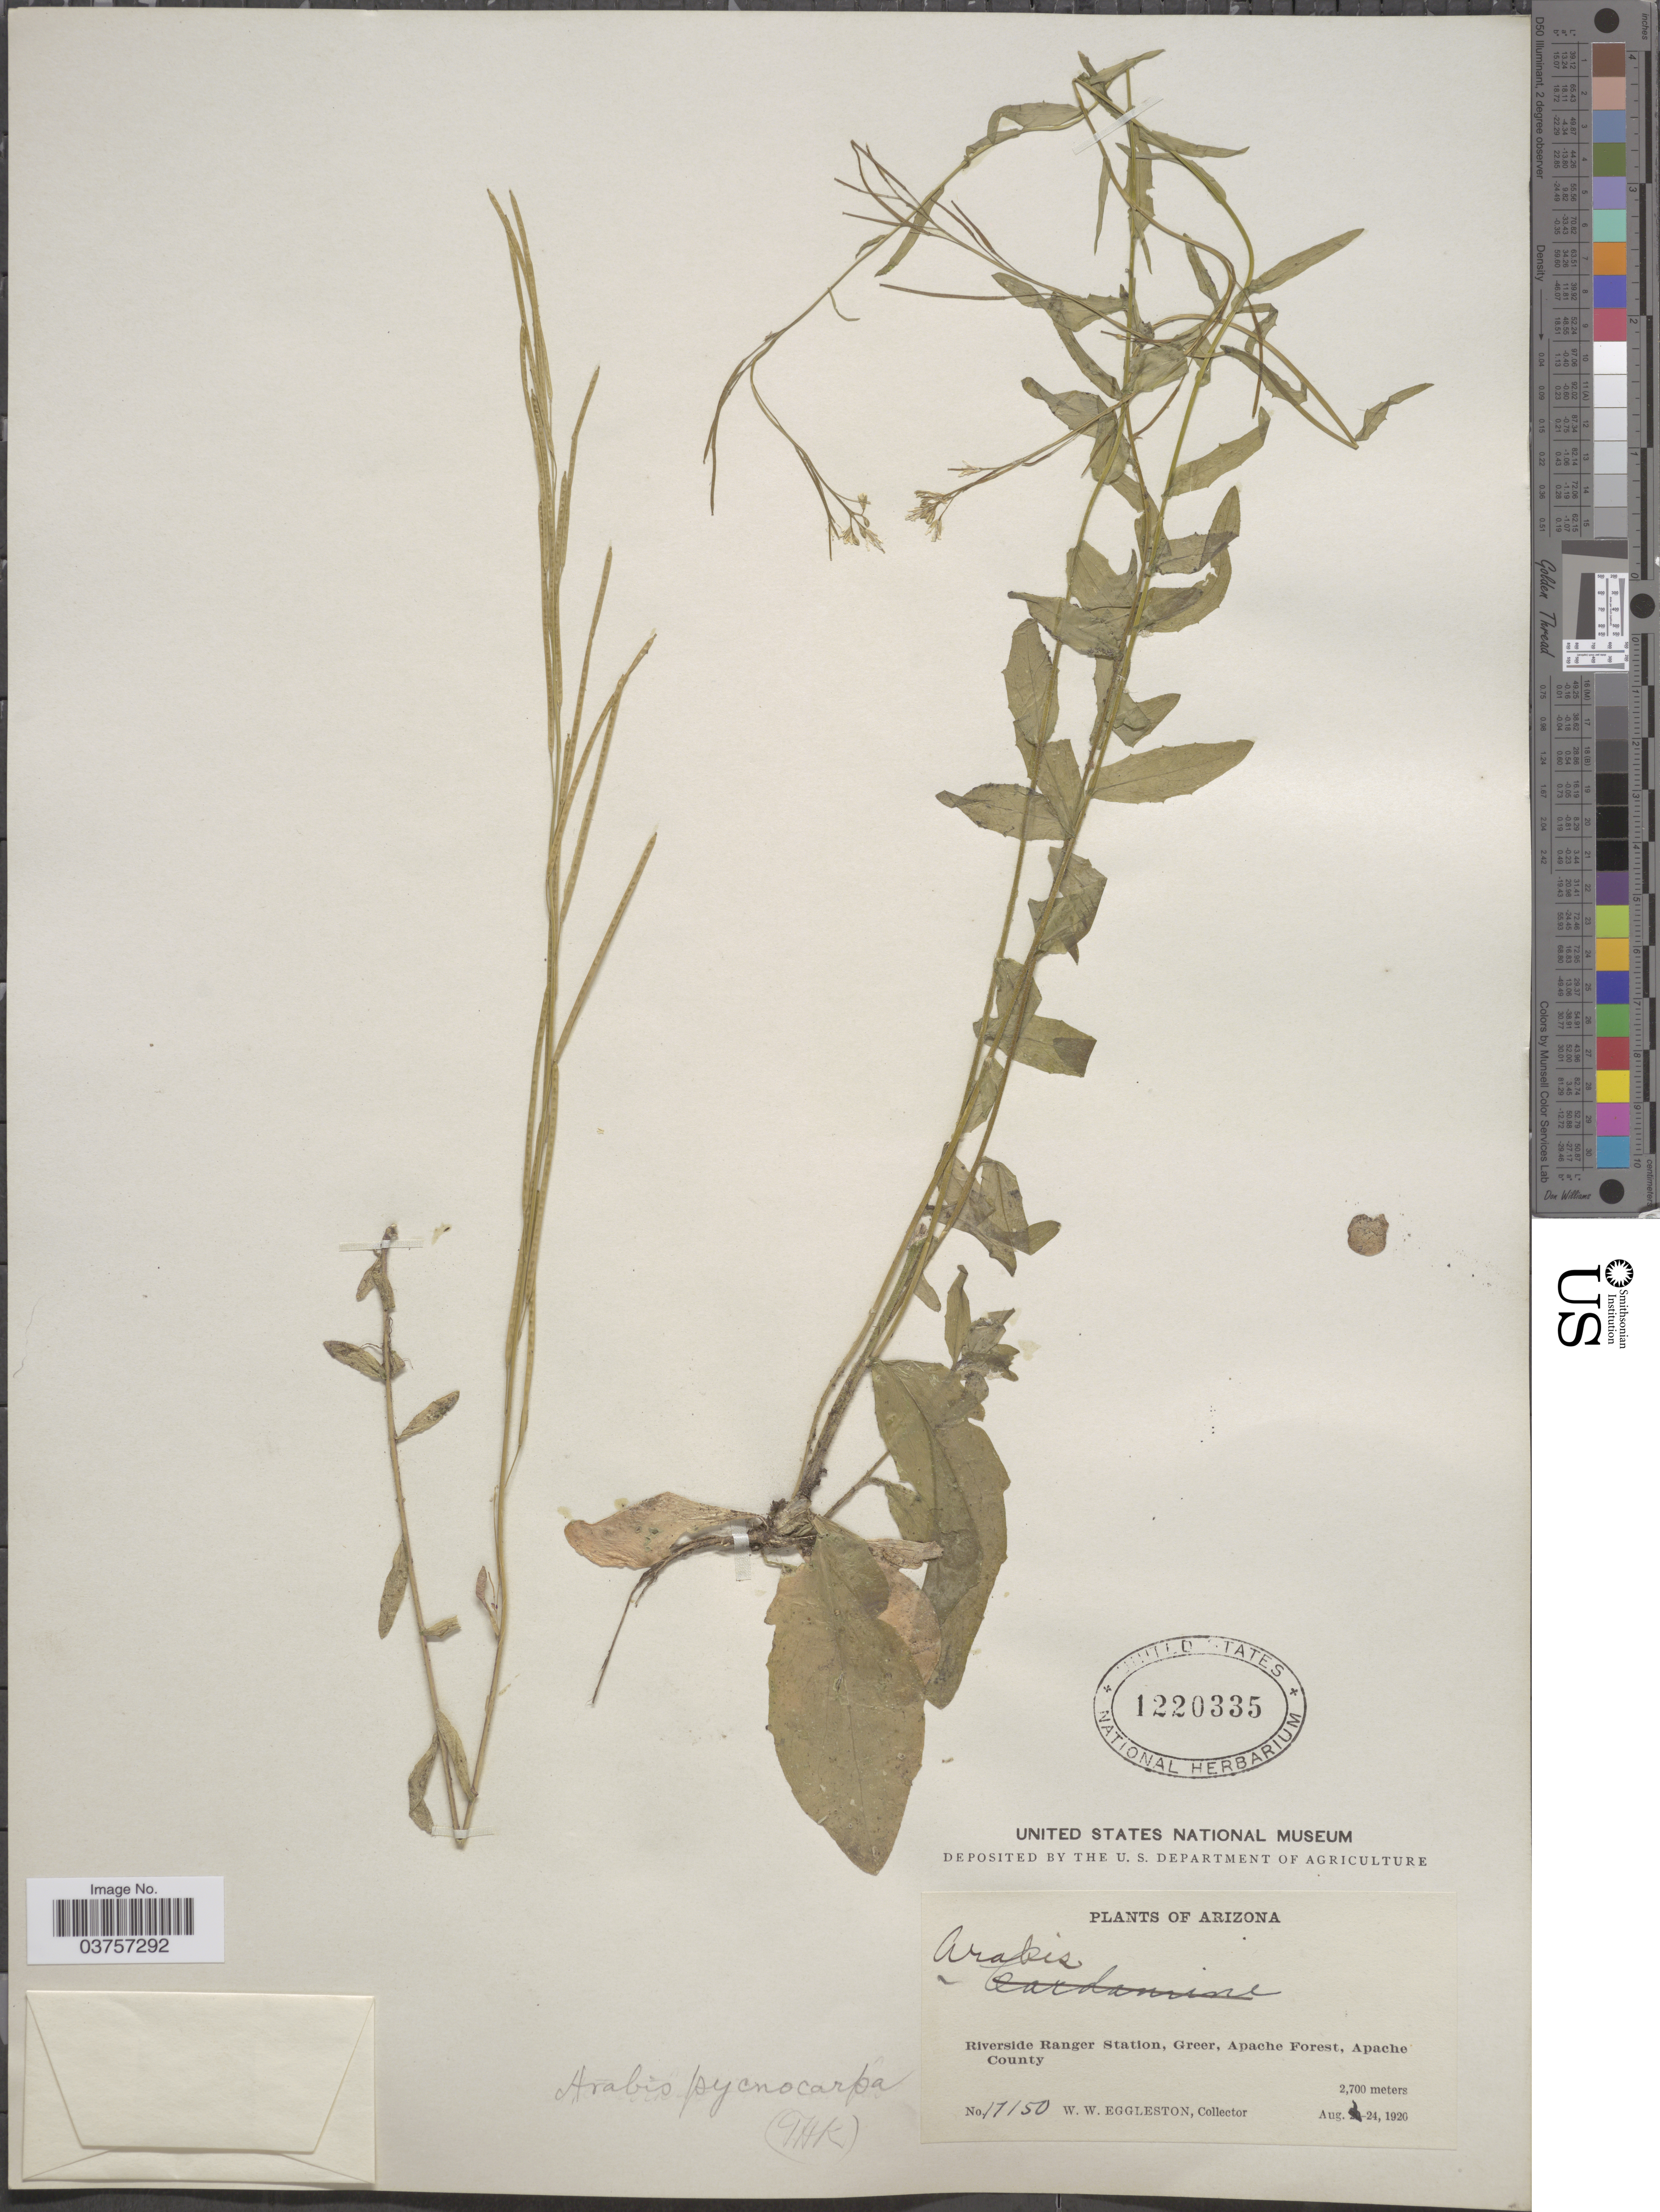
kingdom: Plantae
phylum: Tracheophyta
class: Magnoliopsida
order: Brassicales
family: Brassicaceae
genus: Arabis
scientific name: Arabis hirsuta var. pycnocarpa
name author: M. Hopkins & Rollins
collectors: W. W. Eggleston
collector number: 17150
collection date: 1920-08-24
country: United States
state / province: Arizona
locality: Riverside Ranger Station, Greer, Apache Forest, Apache County.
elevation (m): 2700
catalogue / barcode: US 1220335